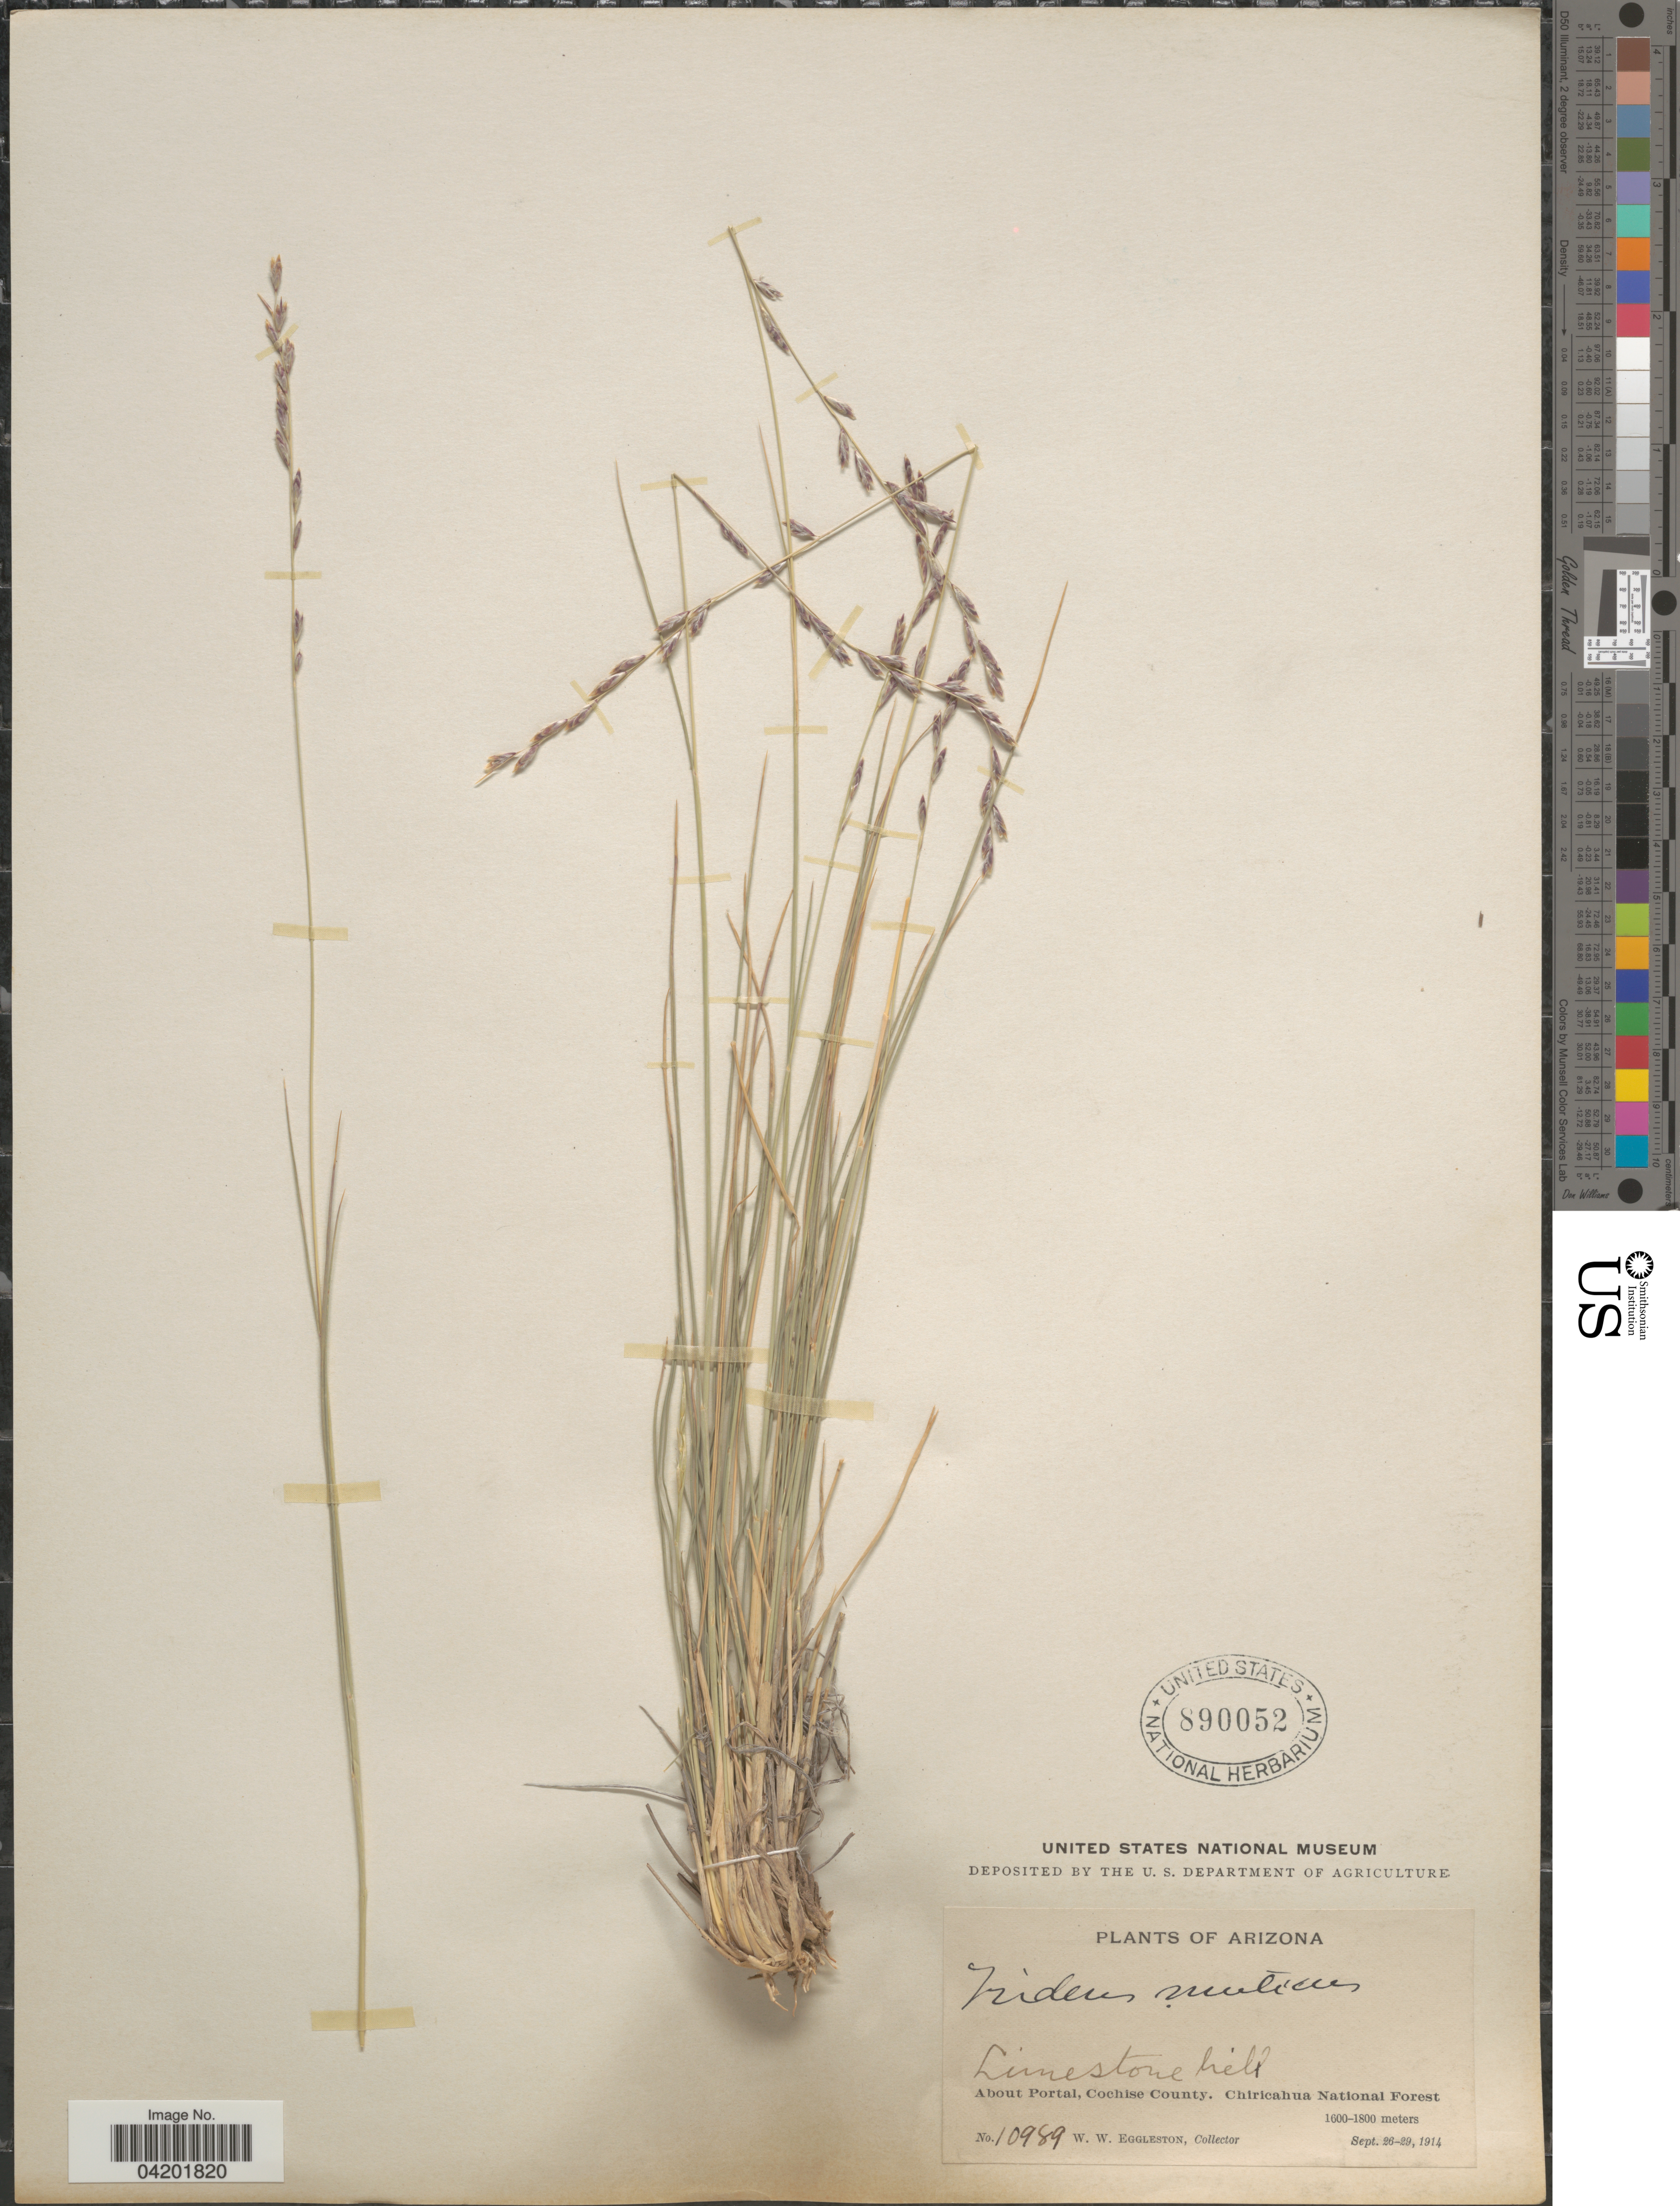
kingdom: Plantae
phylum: Tracheophyta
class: Liliopsida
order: Poales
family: Poaceae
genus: Tridentopsis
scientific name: Tridentopsis mutica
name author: (Torr.) P.M. Peterson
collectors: W. W. Eggleston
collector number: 10989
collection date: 1914-09-26/1914-09-29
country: United States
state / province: Arizona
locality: Limestone hill. About Portal, Cochise County, Chiricahua National Forest.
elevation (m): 1600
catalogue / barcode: US 890052